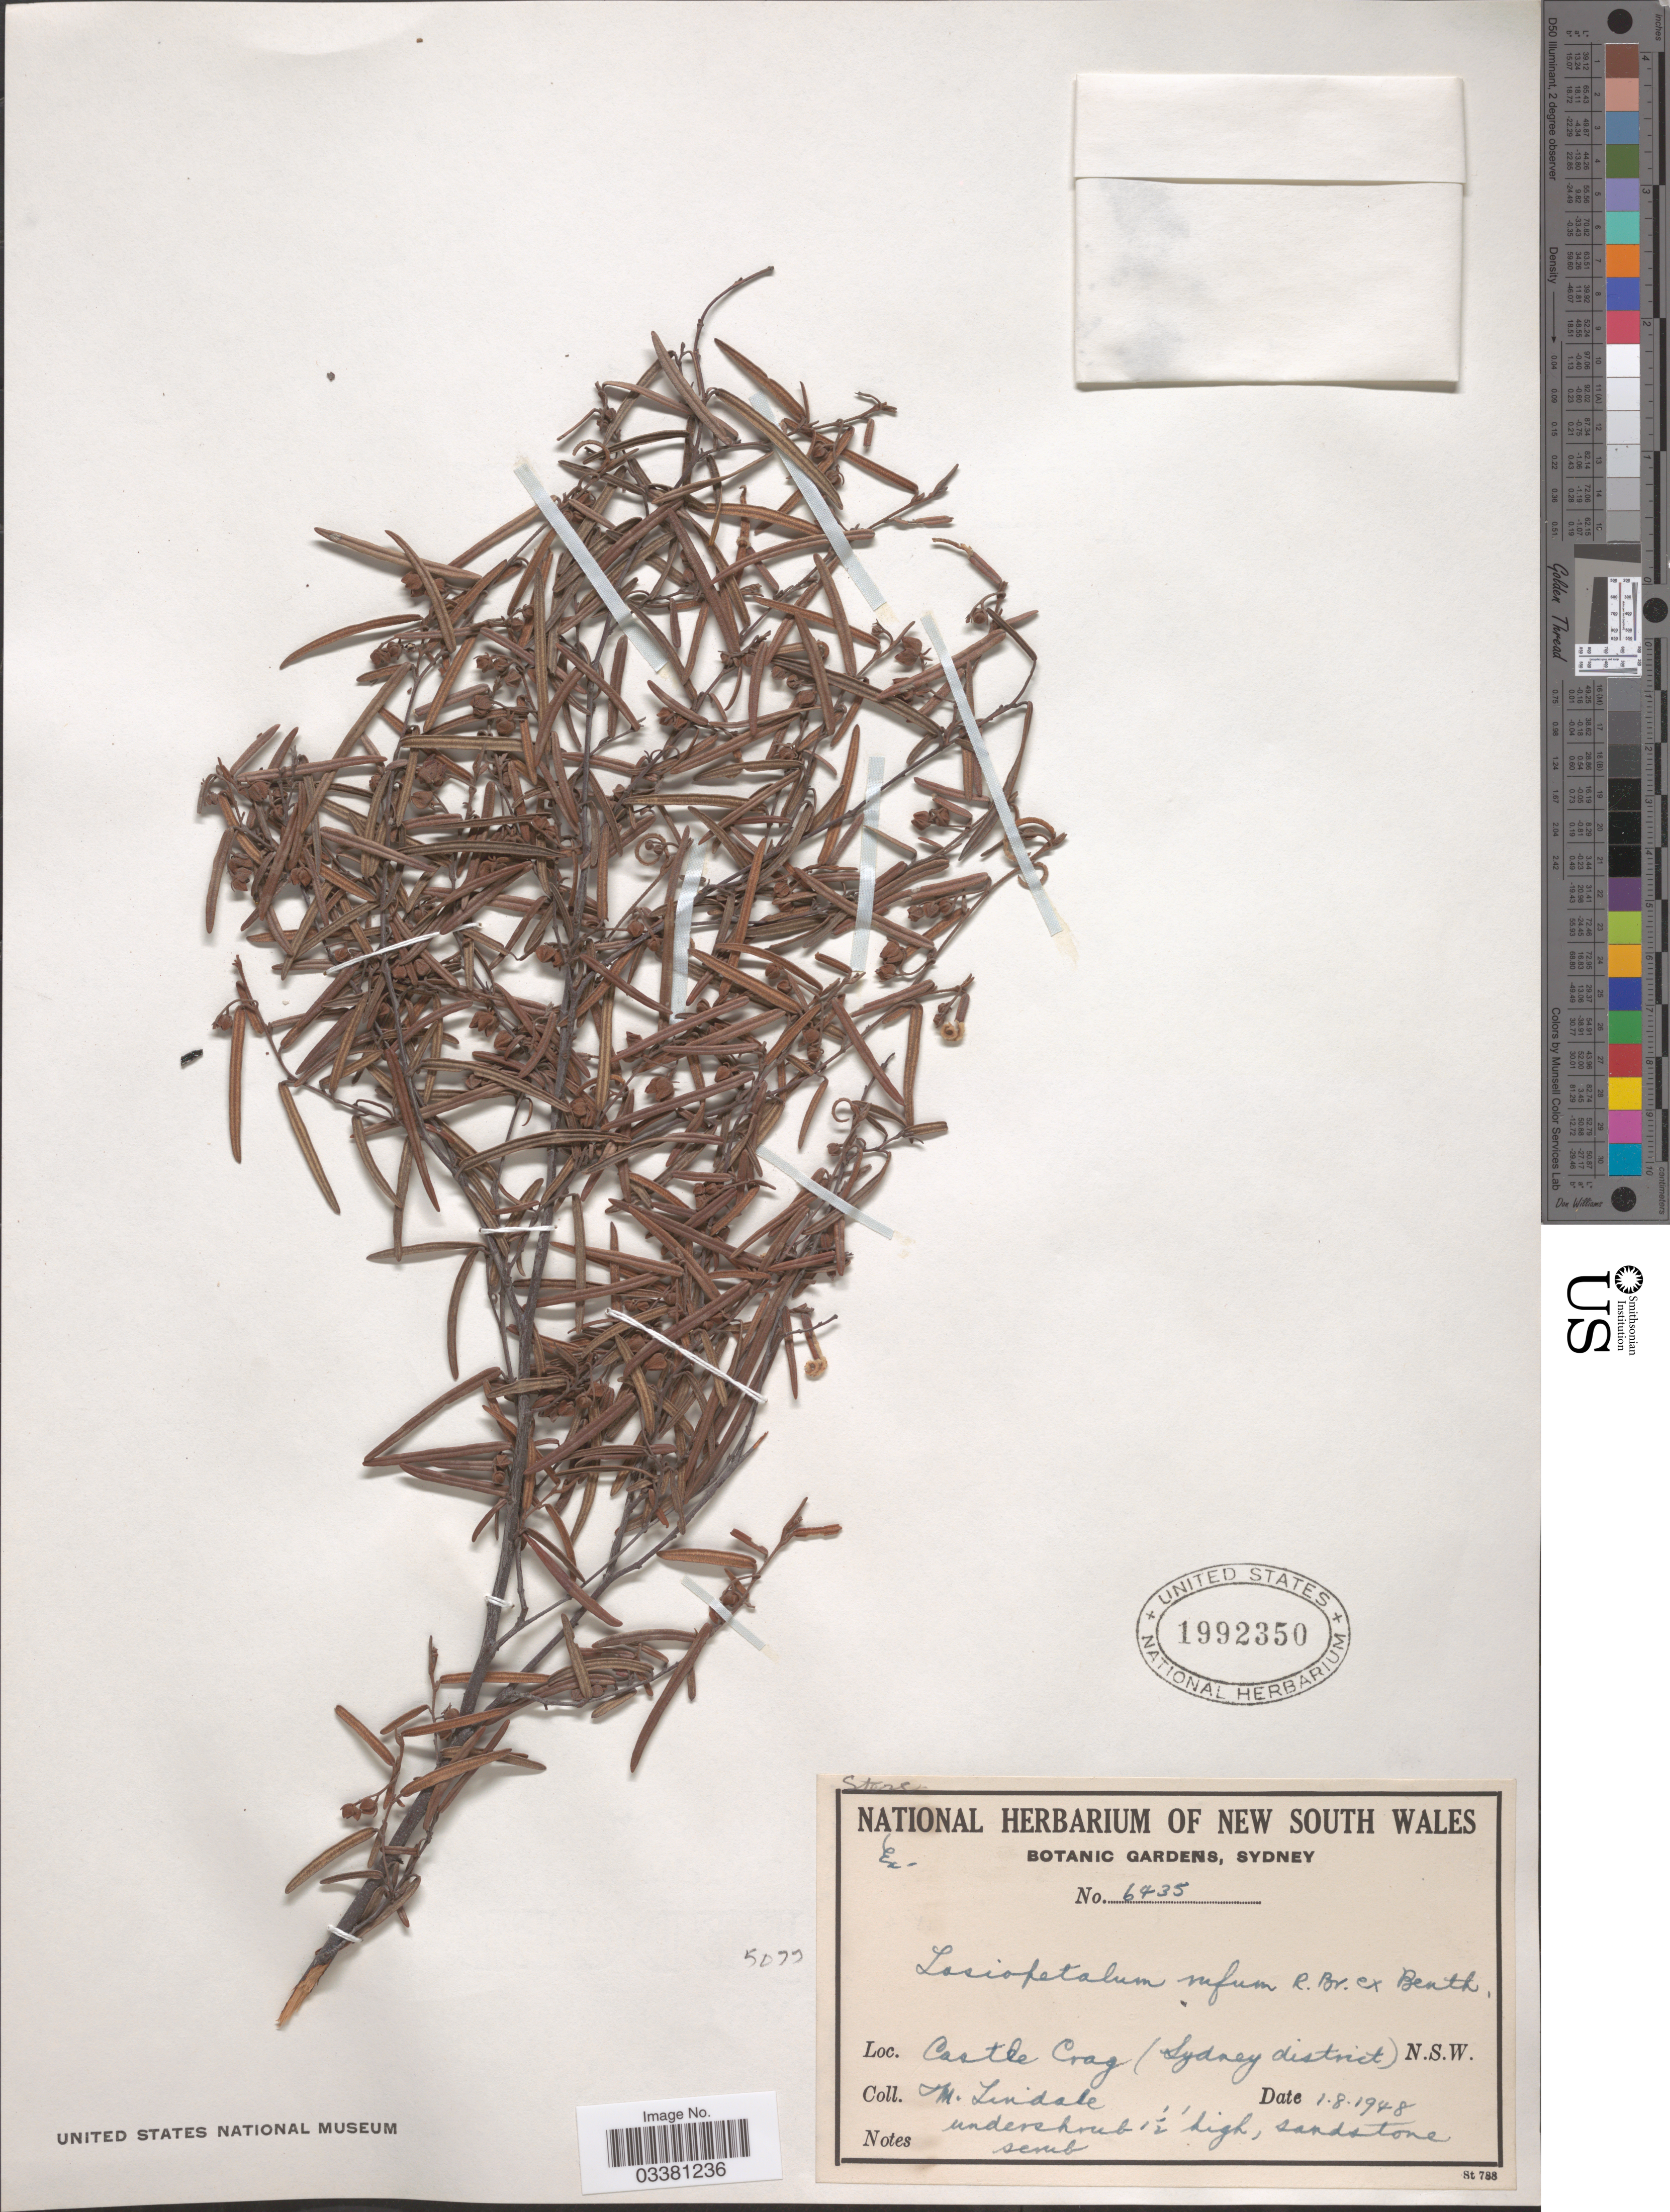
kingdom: Plantae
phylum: Tracheophyta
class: Magnoliopsida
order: Malvales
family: Malvaceae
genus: Lasiopetalum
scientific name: Lasiopetalum rufum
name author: R. Br. ex Benth.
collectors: M. Lindale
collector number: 6435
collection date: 1948-08-01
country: Australia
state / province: New South Wales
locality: Castle Crag (Sydney district).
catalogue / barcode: US 1992350